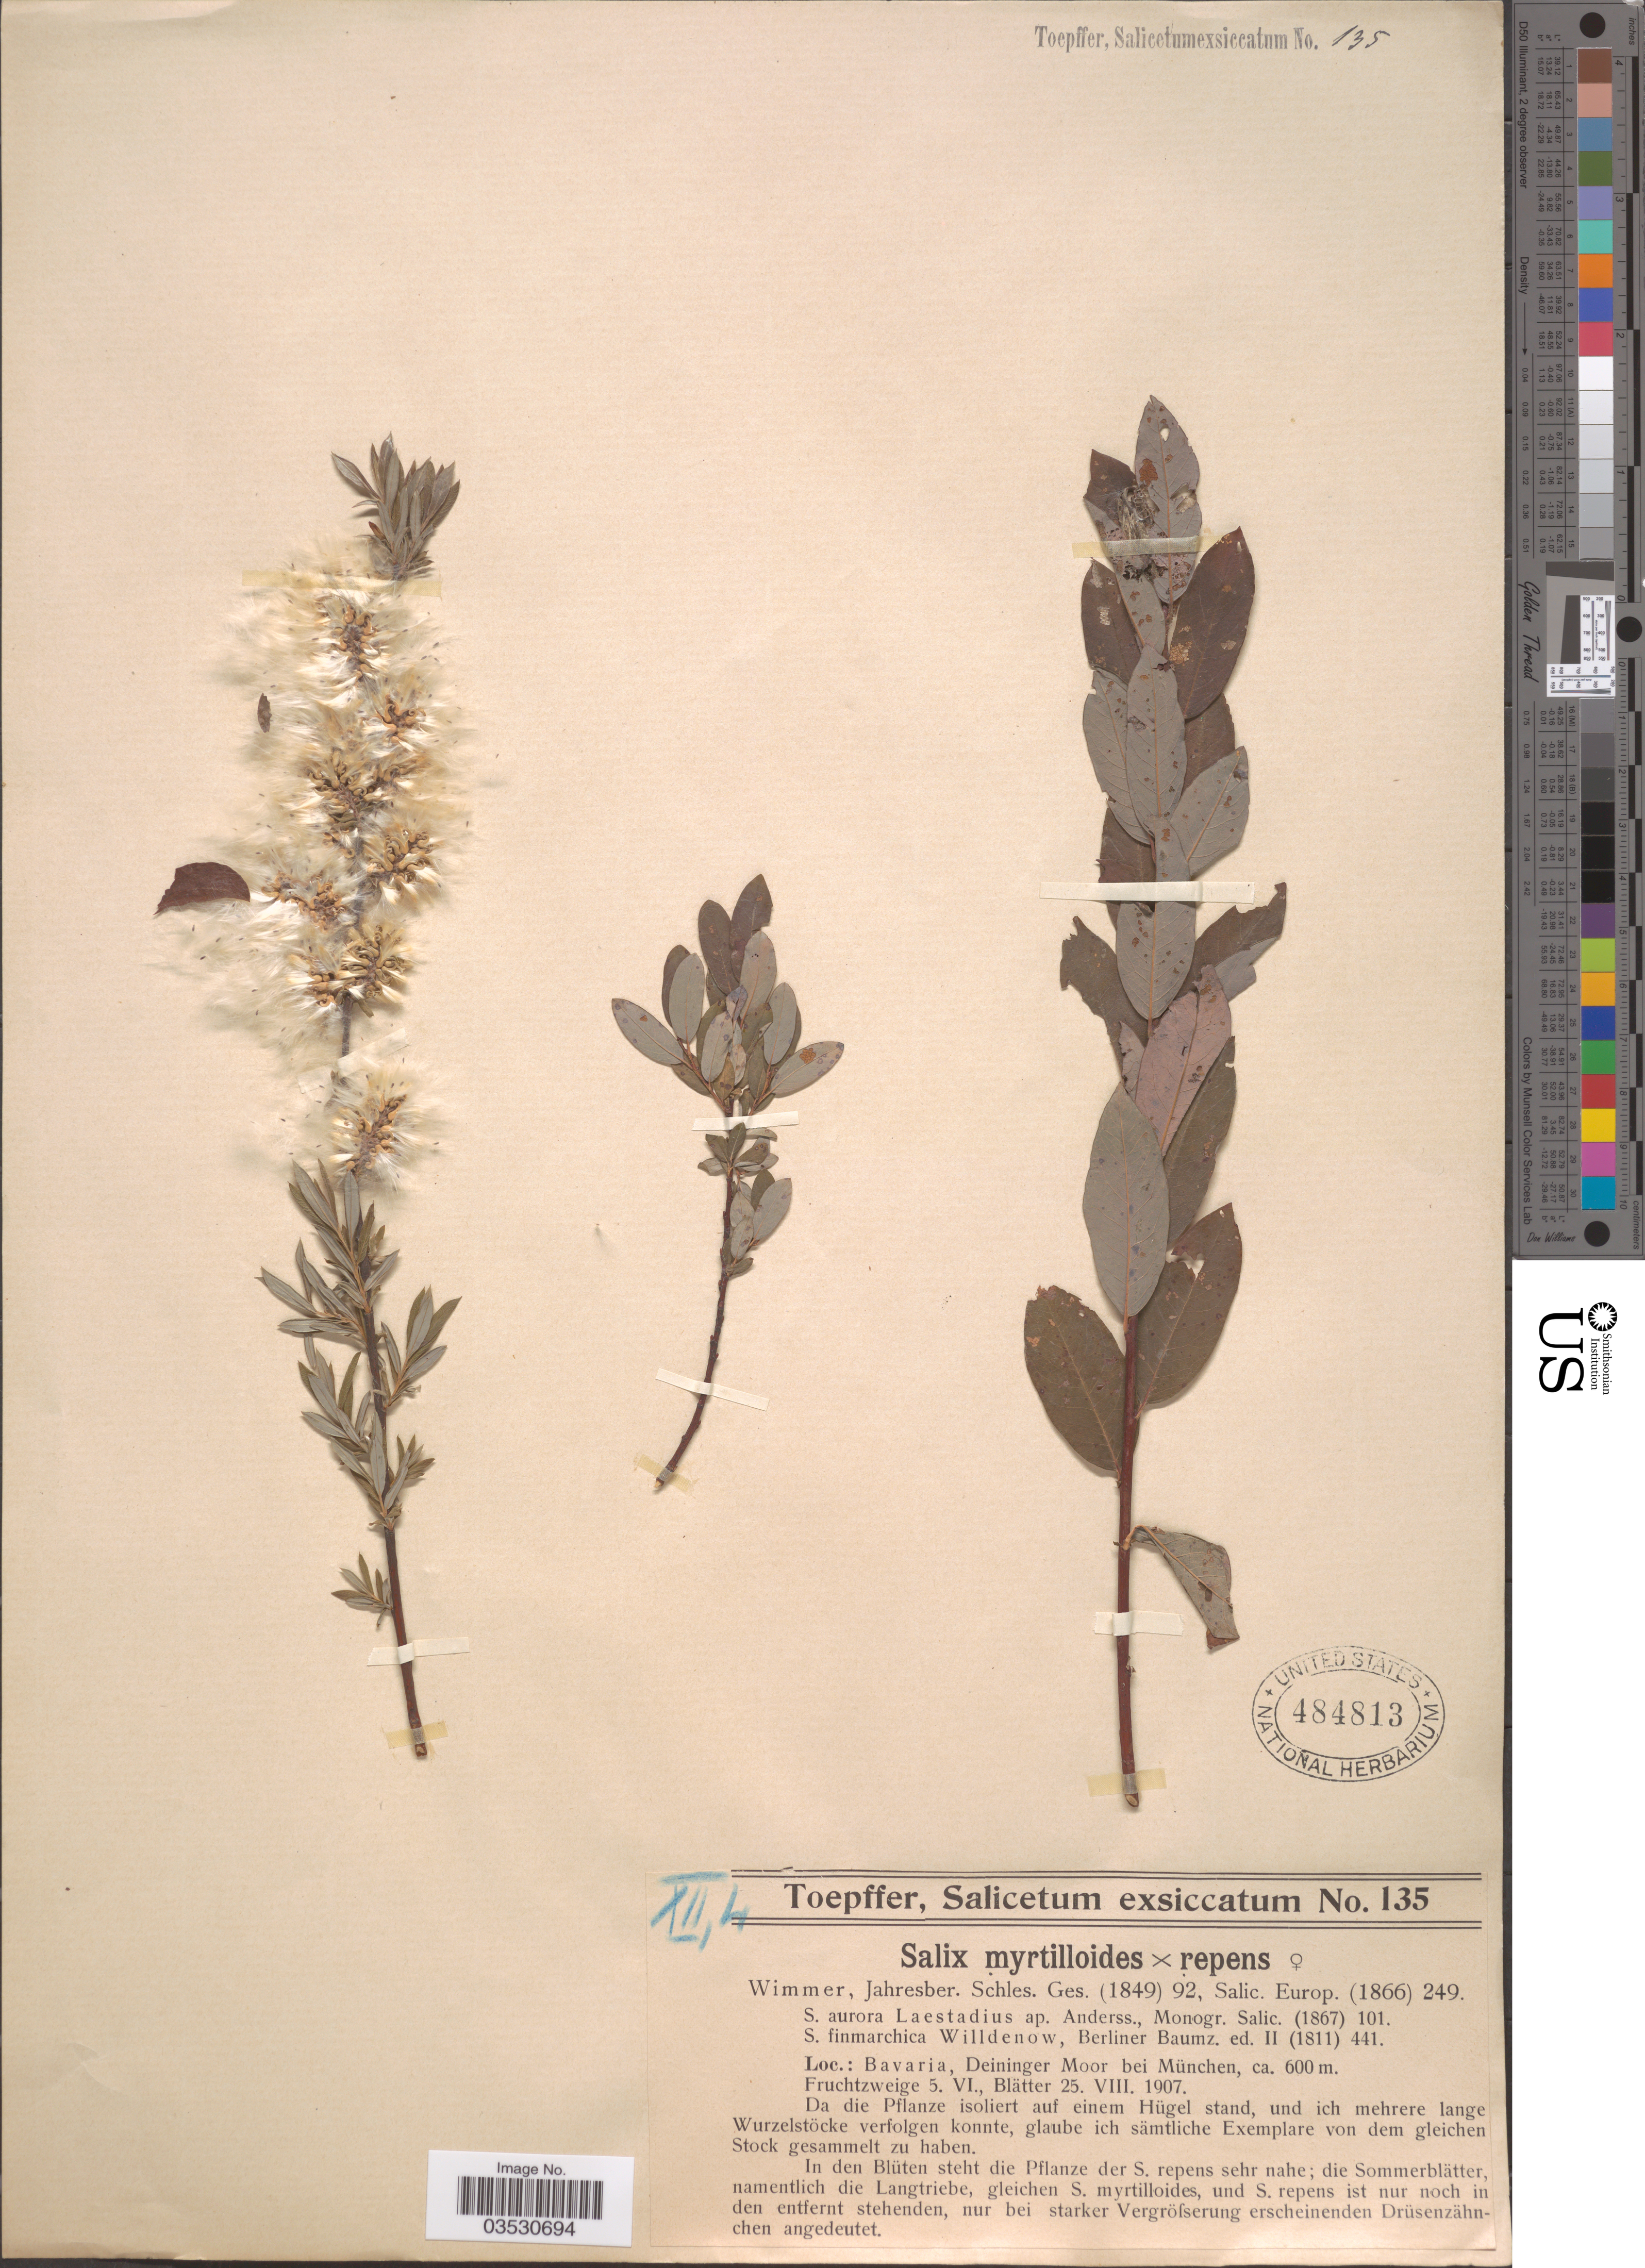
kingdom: Plantae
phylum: Tracheophyta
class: Magnoliopsida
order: Malpighiales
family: Salicaceae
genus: Salix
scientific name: Salix myrtilloides x S. repens L.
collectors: A. Toepffer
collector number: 135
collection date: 1907-06-05/1907-08-25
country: Germany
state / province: Bayern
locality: Bavaria, Deininger Moor bei München.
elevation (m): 600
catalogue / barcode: US 484813